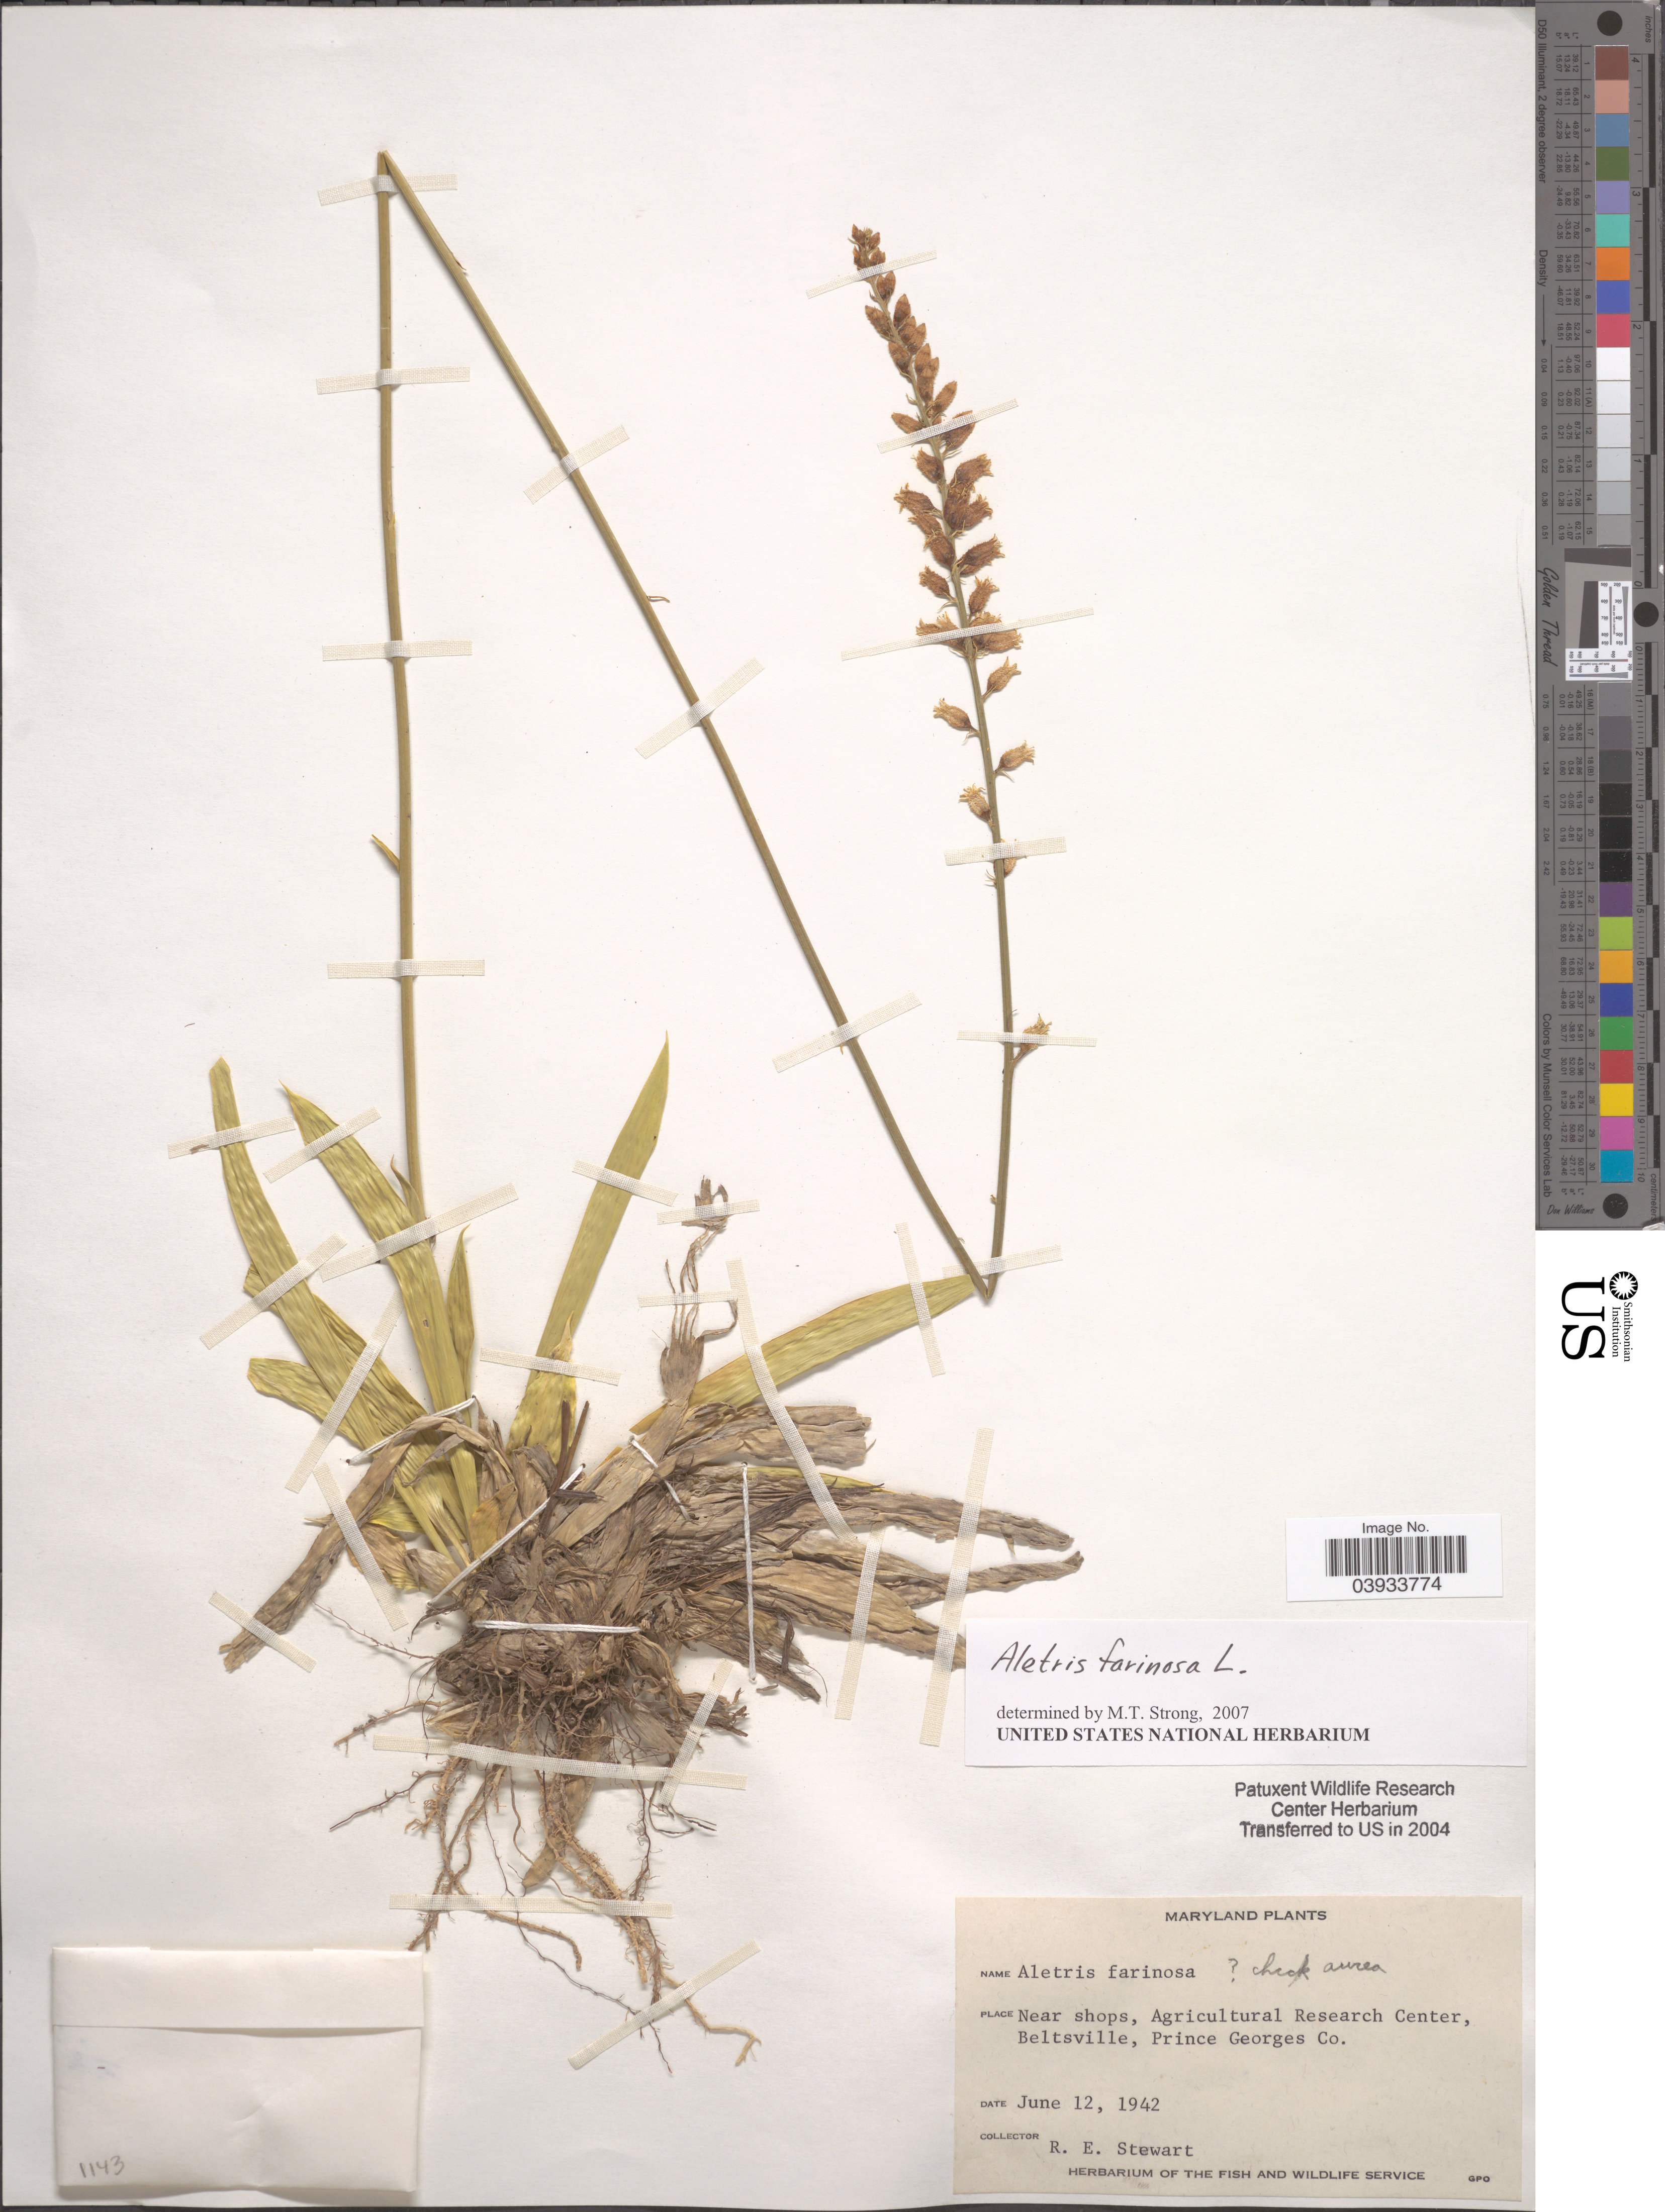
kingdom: Plantae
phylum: Tracheophyta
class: Liliopsida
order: Dioscoreales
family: Nartheciaceae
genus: Aletris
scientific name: Aletris farinosa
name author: L.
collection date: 1942-06-12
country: United States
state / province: Maryland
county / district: Prince George's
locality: Near shops, Agricultural Research Center, Beltsville, Prince Georges Co.